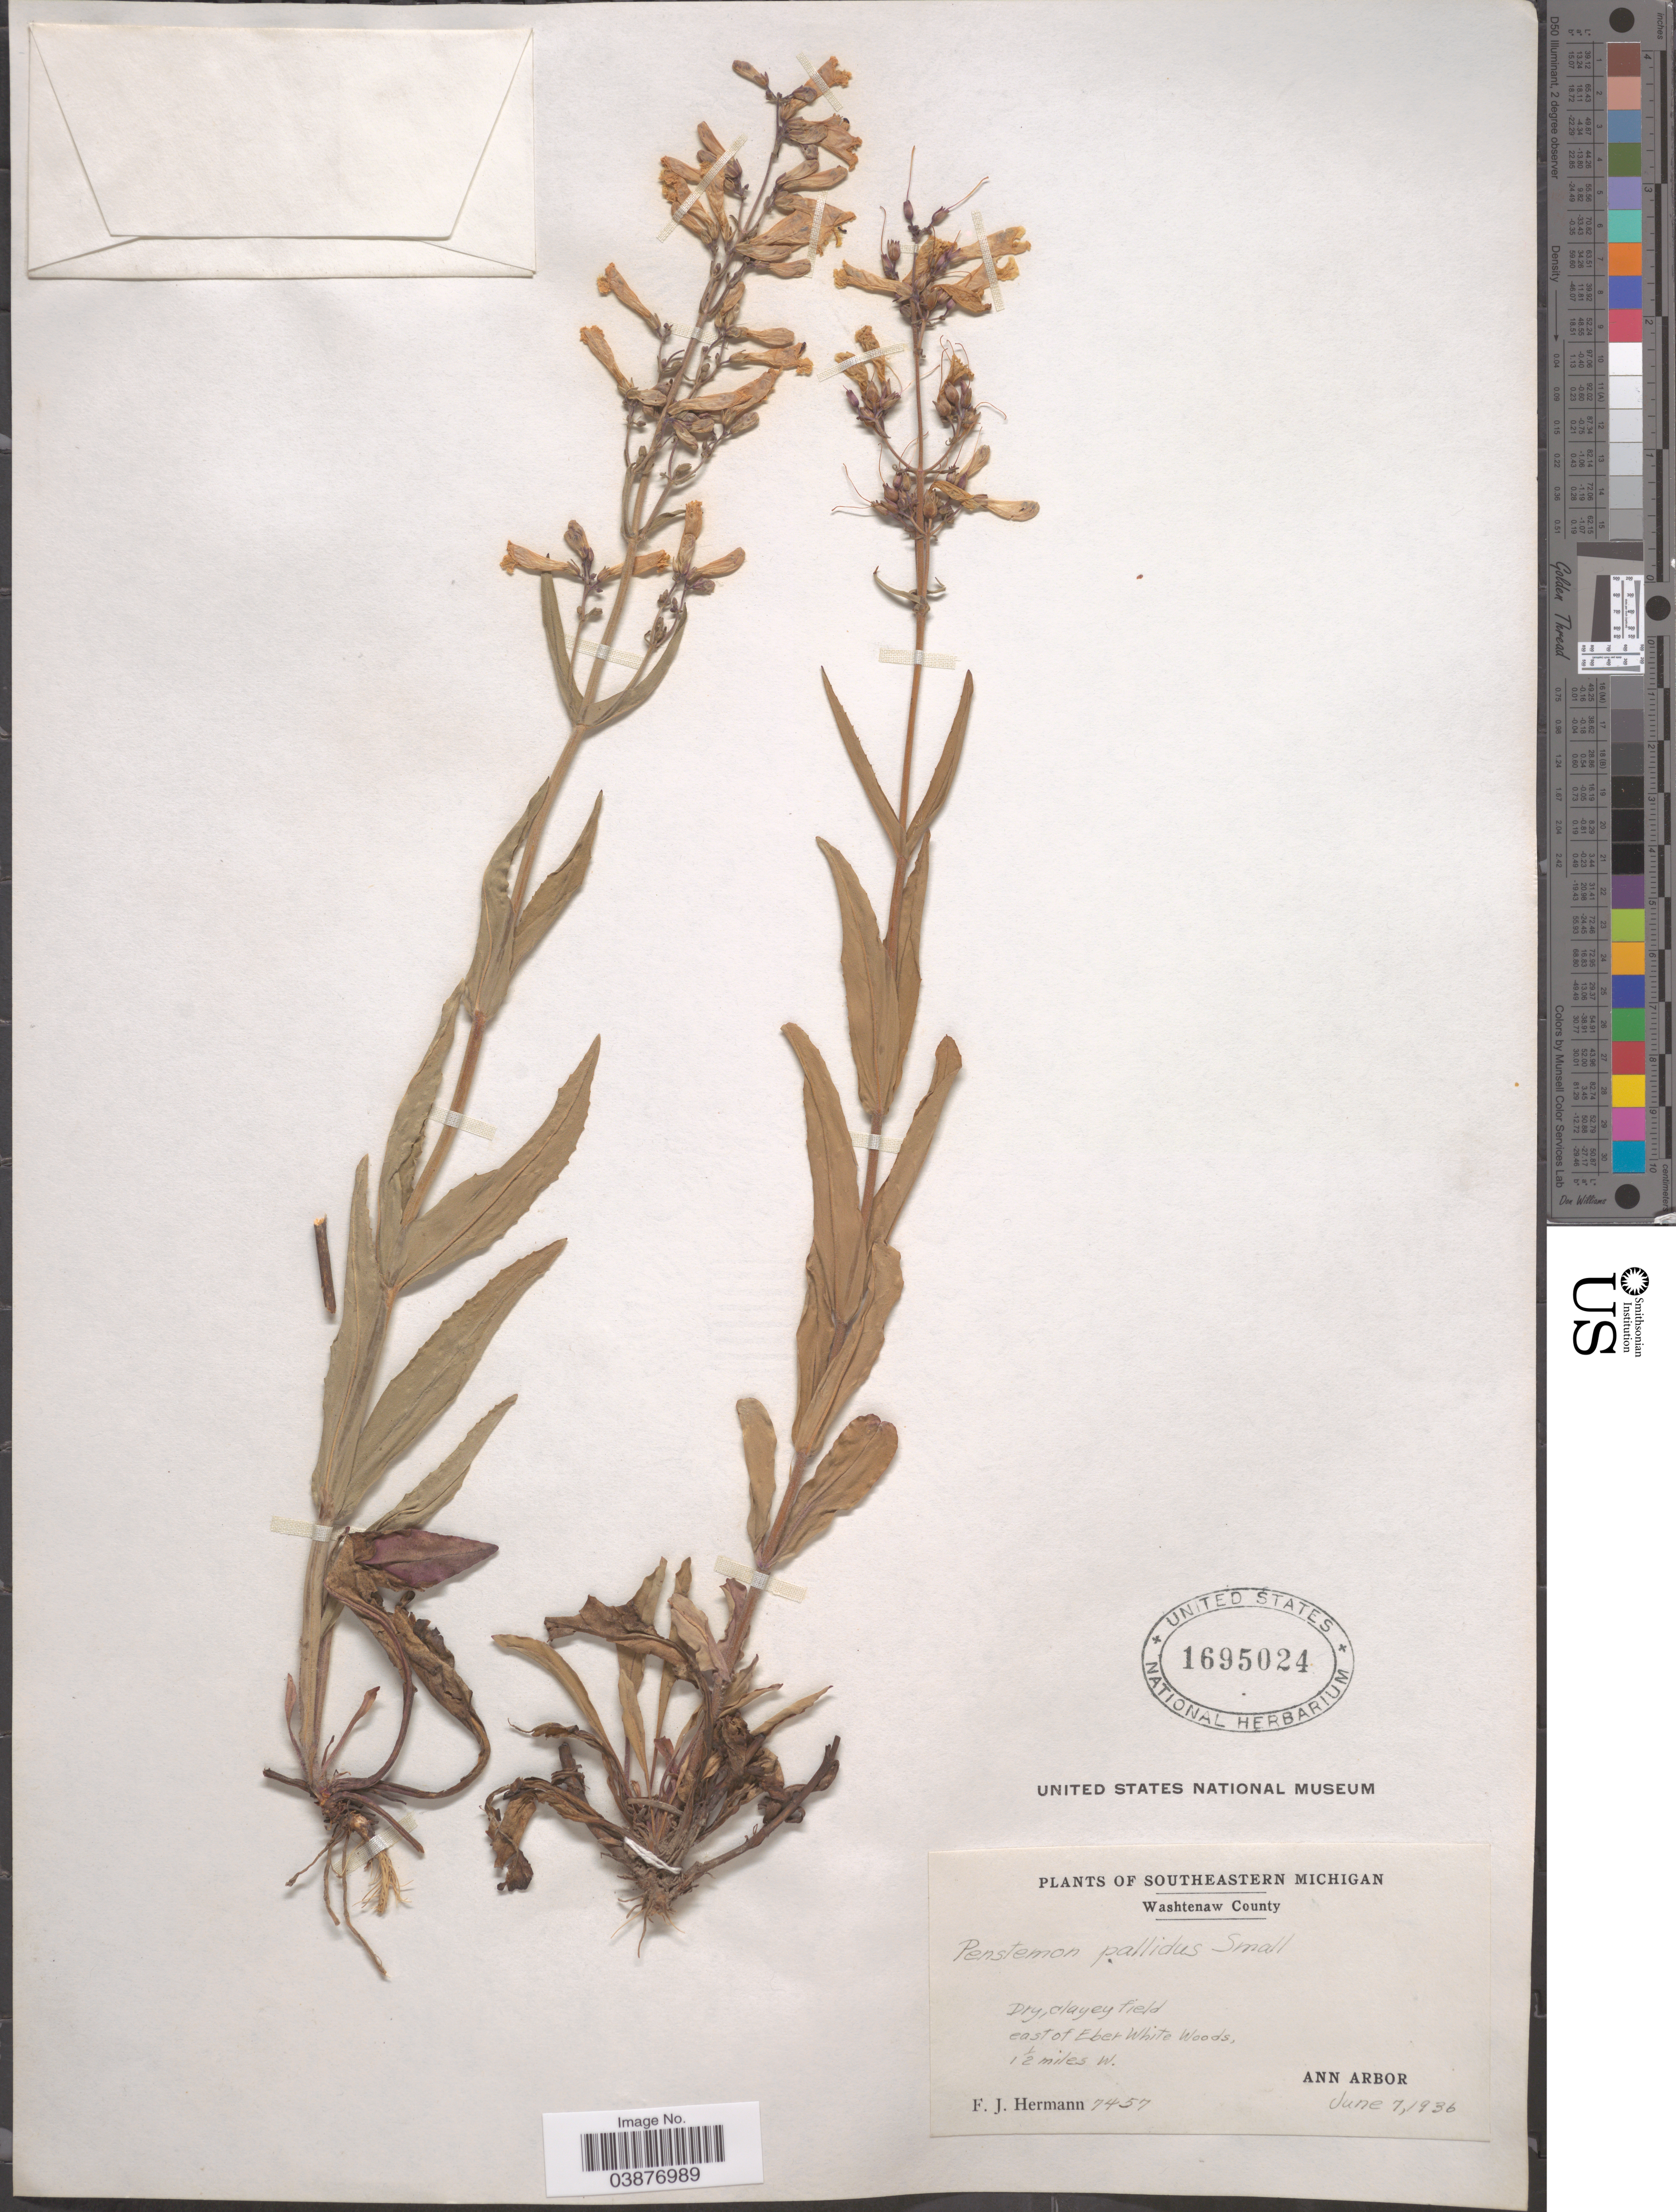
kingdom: Plantae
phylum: Tracheophyta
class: Magnoliopsida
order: Lamiales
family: Plantaginaceae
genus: Penstemon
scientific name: Penstemon pallidus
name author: Small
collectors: F. J. Hermann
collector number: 2457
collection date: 1936-06-07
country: United States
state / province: Michigan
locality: Southeastern Michigan. Washtenaw County. Dry, clayey field east of Eber White Woods, 1½ miles W. Ann Arbor.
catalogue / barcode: US 1695024